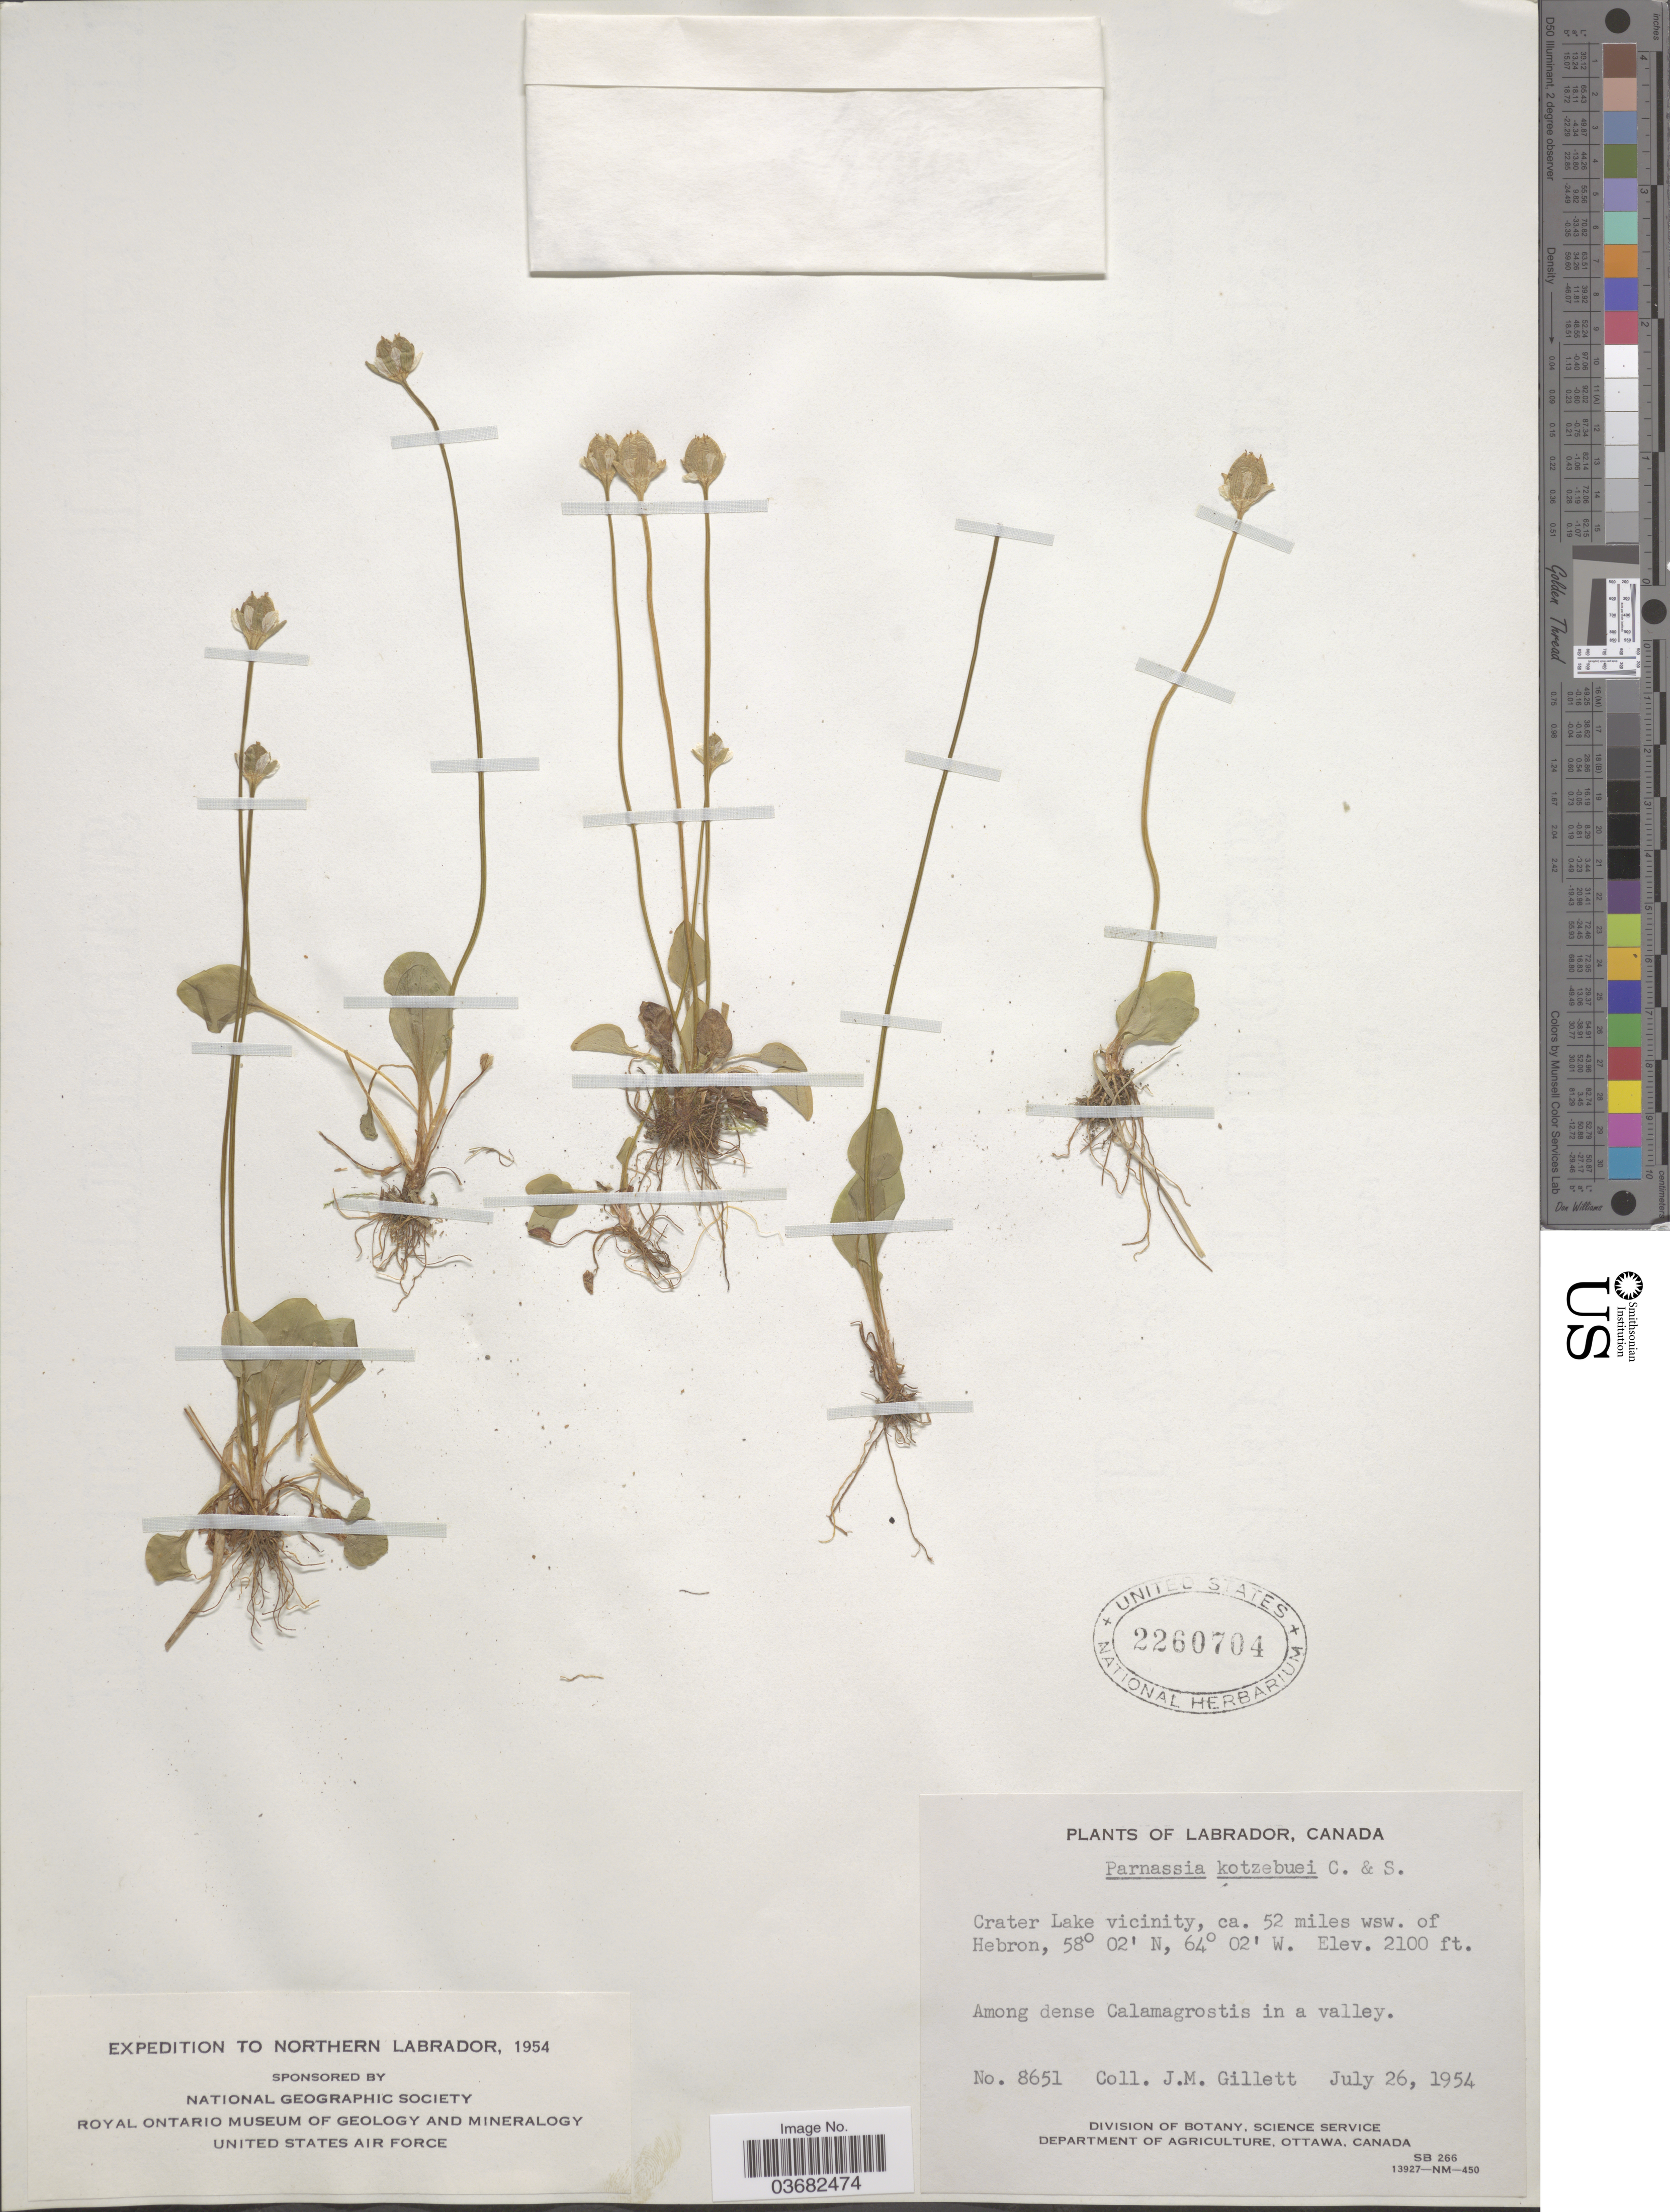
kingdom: Plantae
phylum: Tracheophyta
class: Magnoliopsida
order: Celastrales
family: Parnassiaceae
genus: Parnassia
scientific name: Parnassia kotzebuei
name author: Cham. ex Spreng.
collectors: J. M. Gillett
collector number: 8651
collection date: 1954-07-26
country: Canada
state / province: Newfoundland and Labrador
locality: Labrador. Crater Lake vicinity, ca. 52 miles wsw. of Hebron. Expedition to Northern Labrador, 1954.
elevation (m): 640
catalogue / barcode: US 2260704